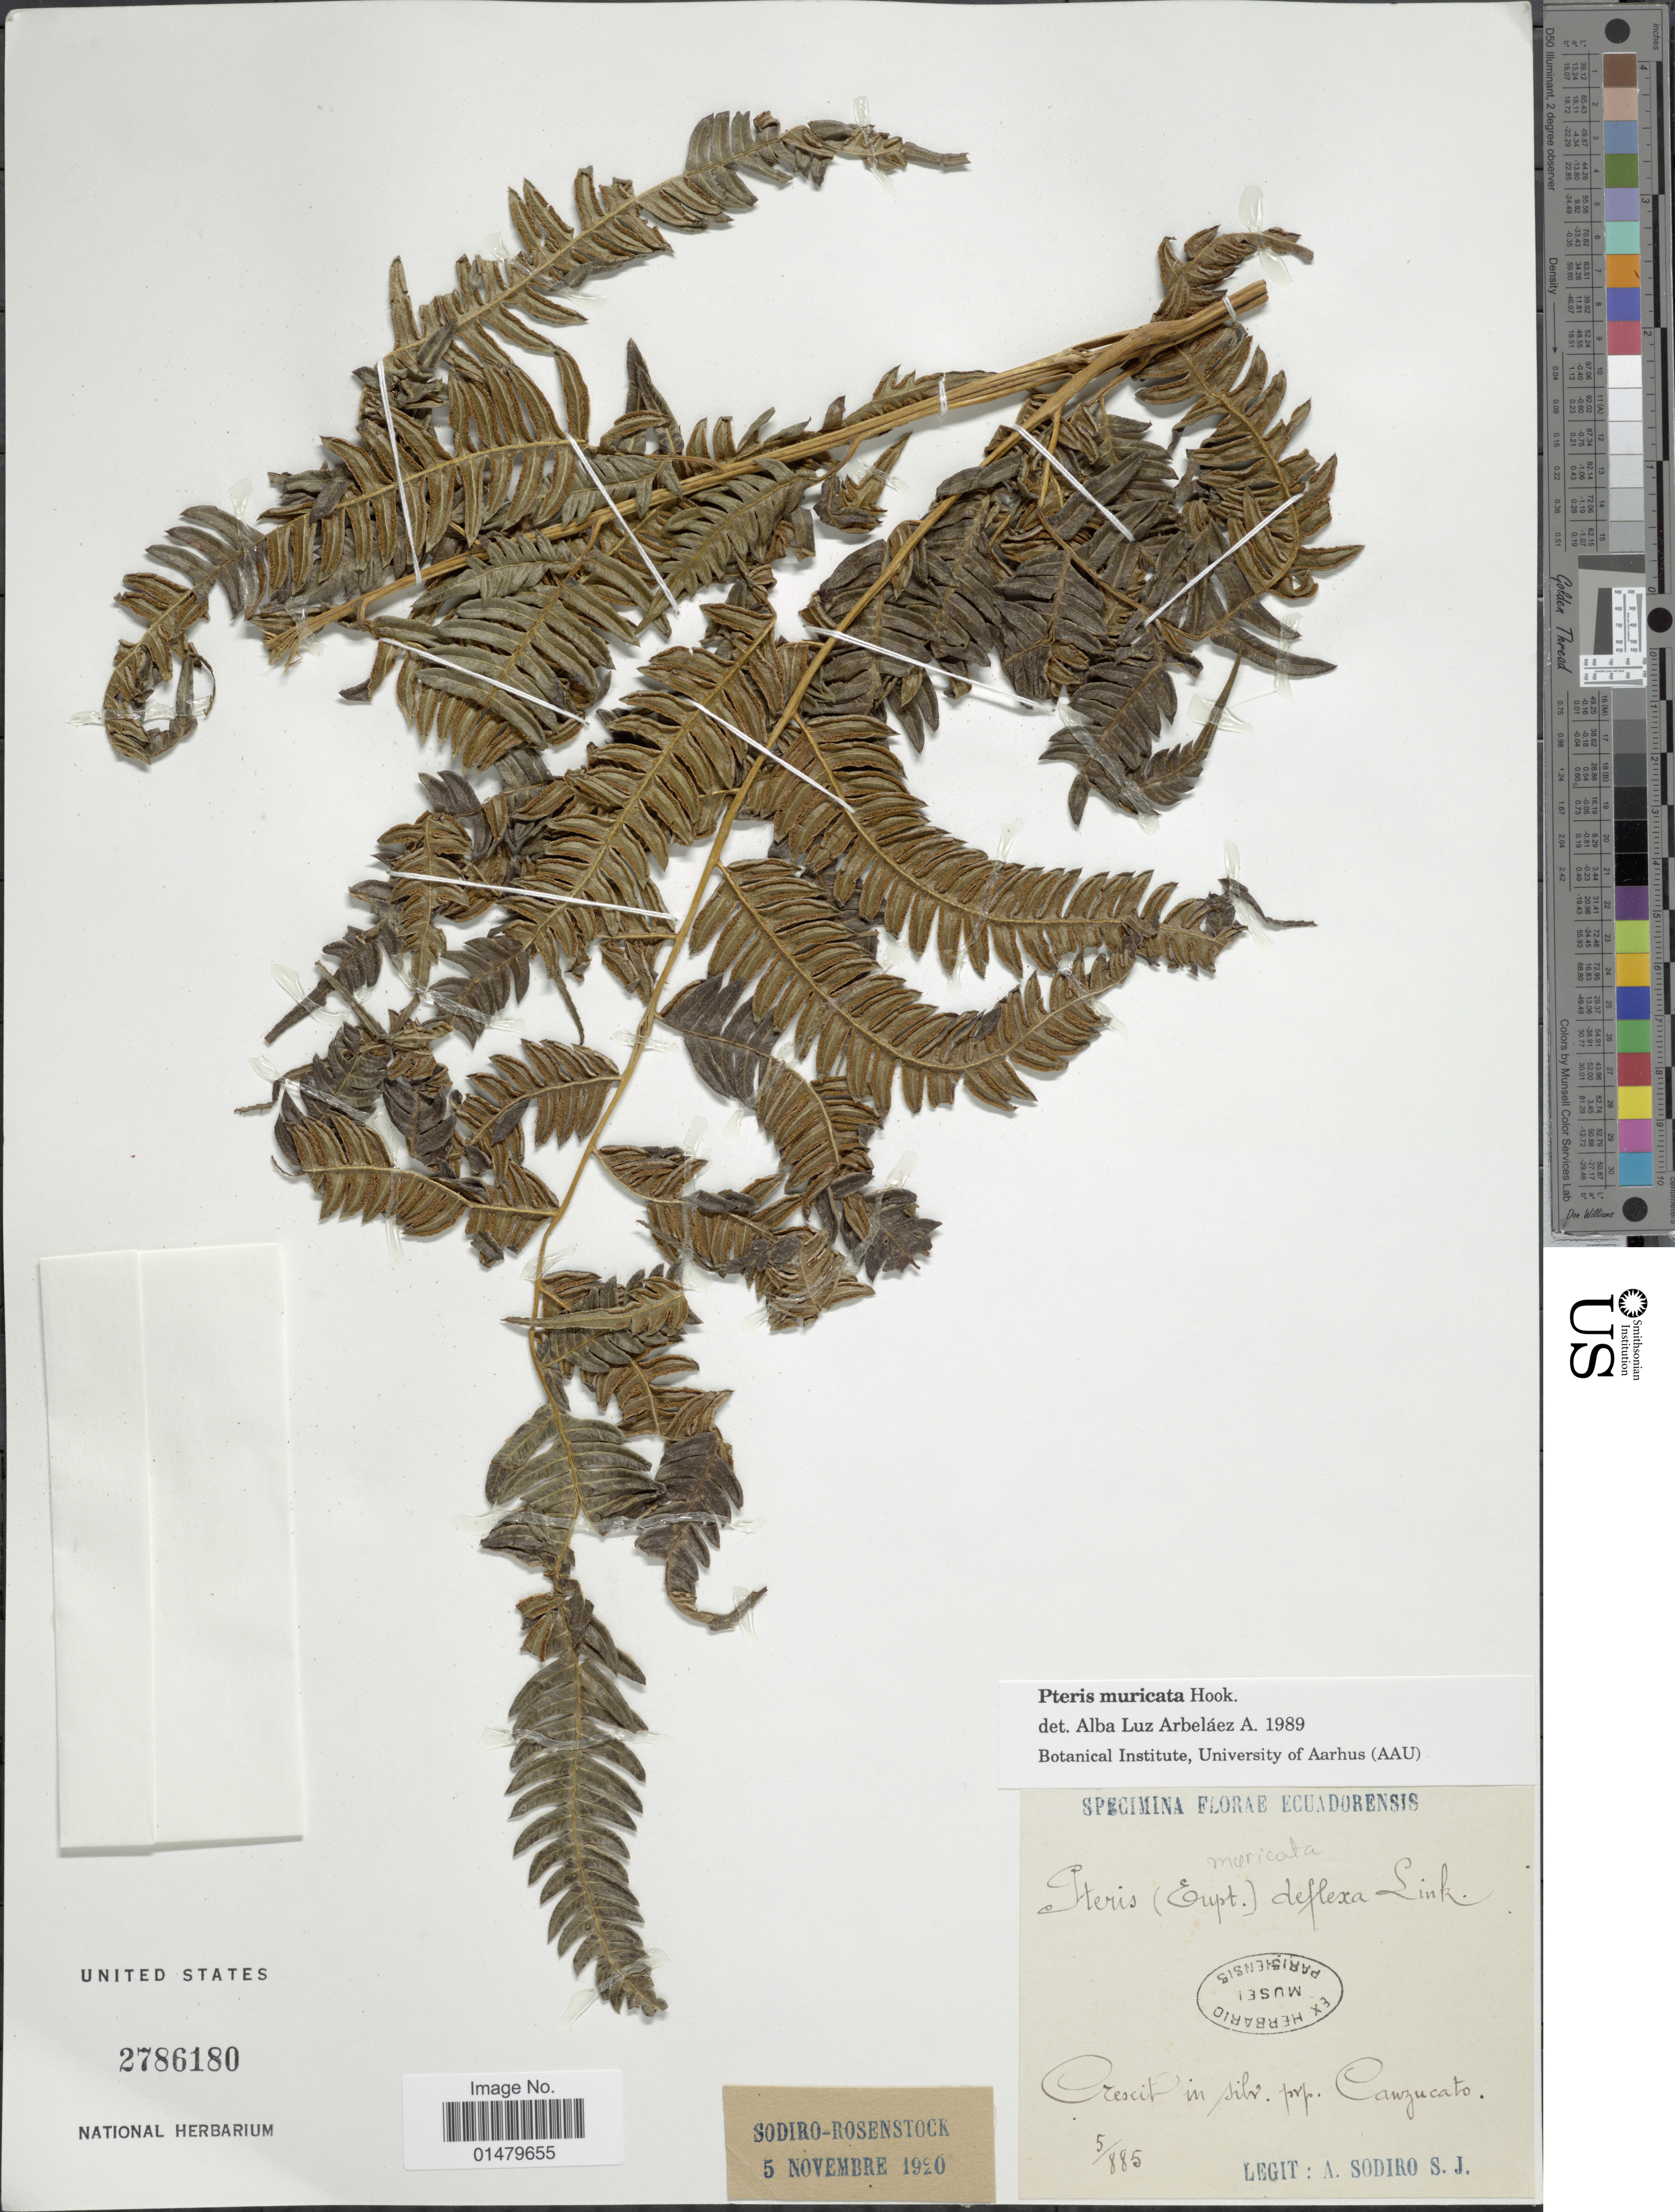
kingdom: Plantae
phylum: Tracheophyta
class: Polypodiopsida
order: Polypodiales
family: Pteridaceae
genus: Pteris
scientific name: Pteris muricata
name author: Rosenst.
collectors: S. Sodiro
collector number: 5/885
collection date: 1885-05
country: Ecuador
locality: Florae Ecuadorensis. Crescit in silv. prop. Cauzucato.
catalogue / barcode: US 2786180